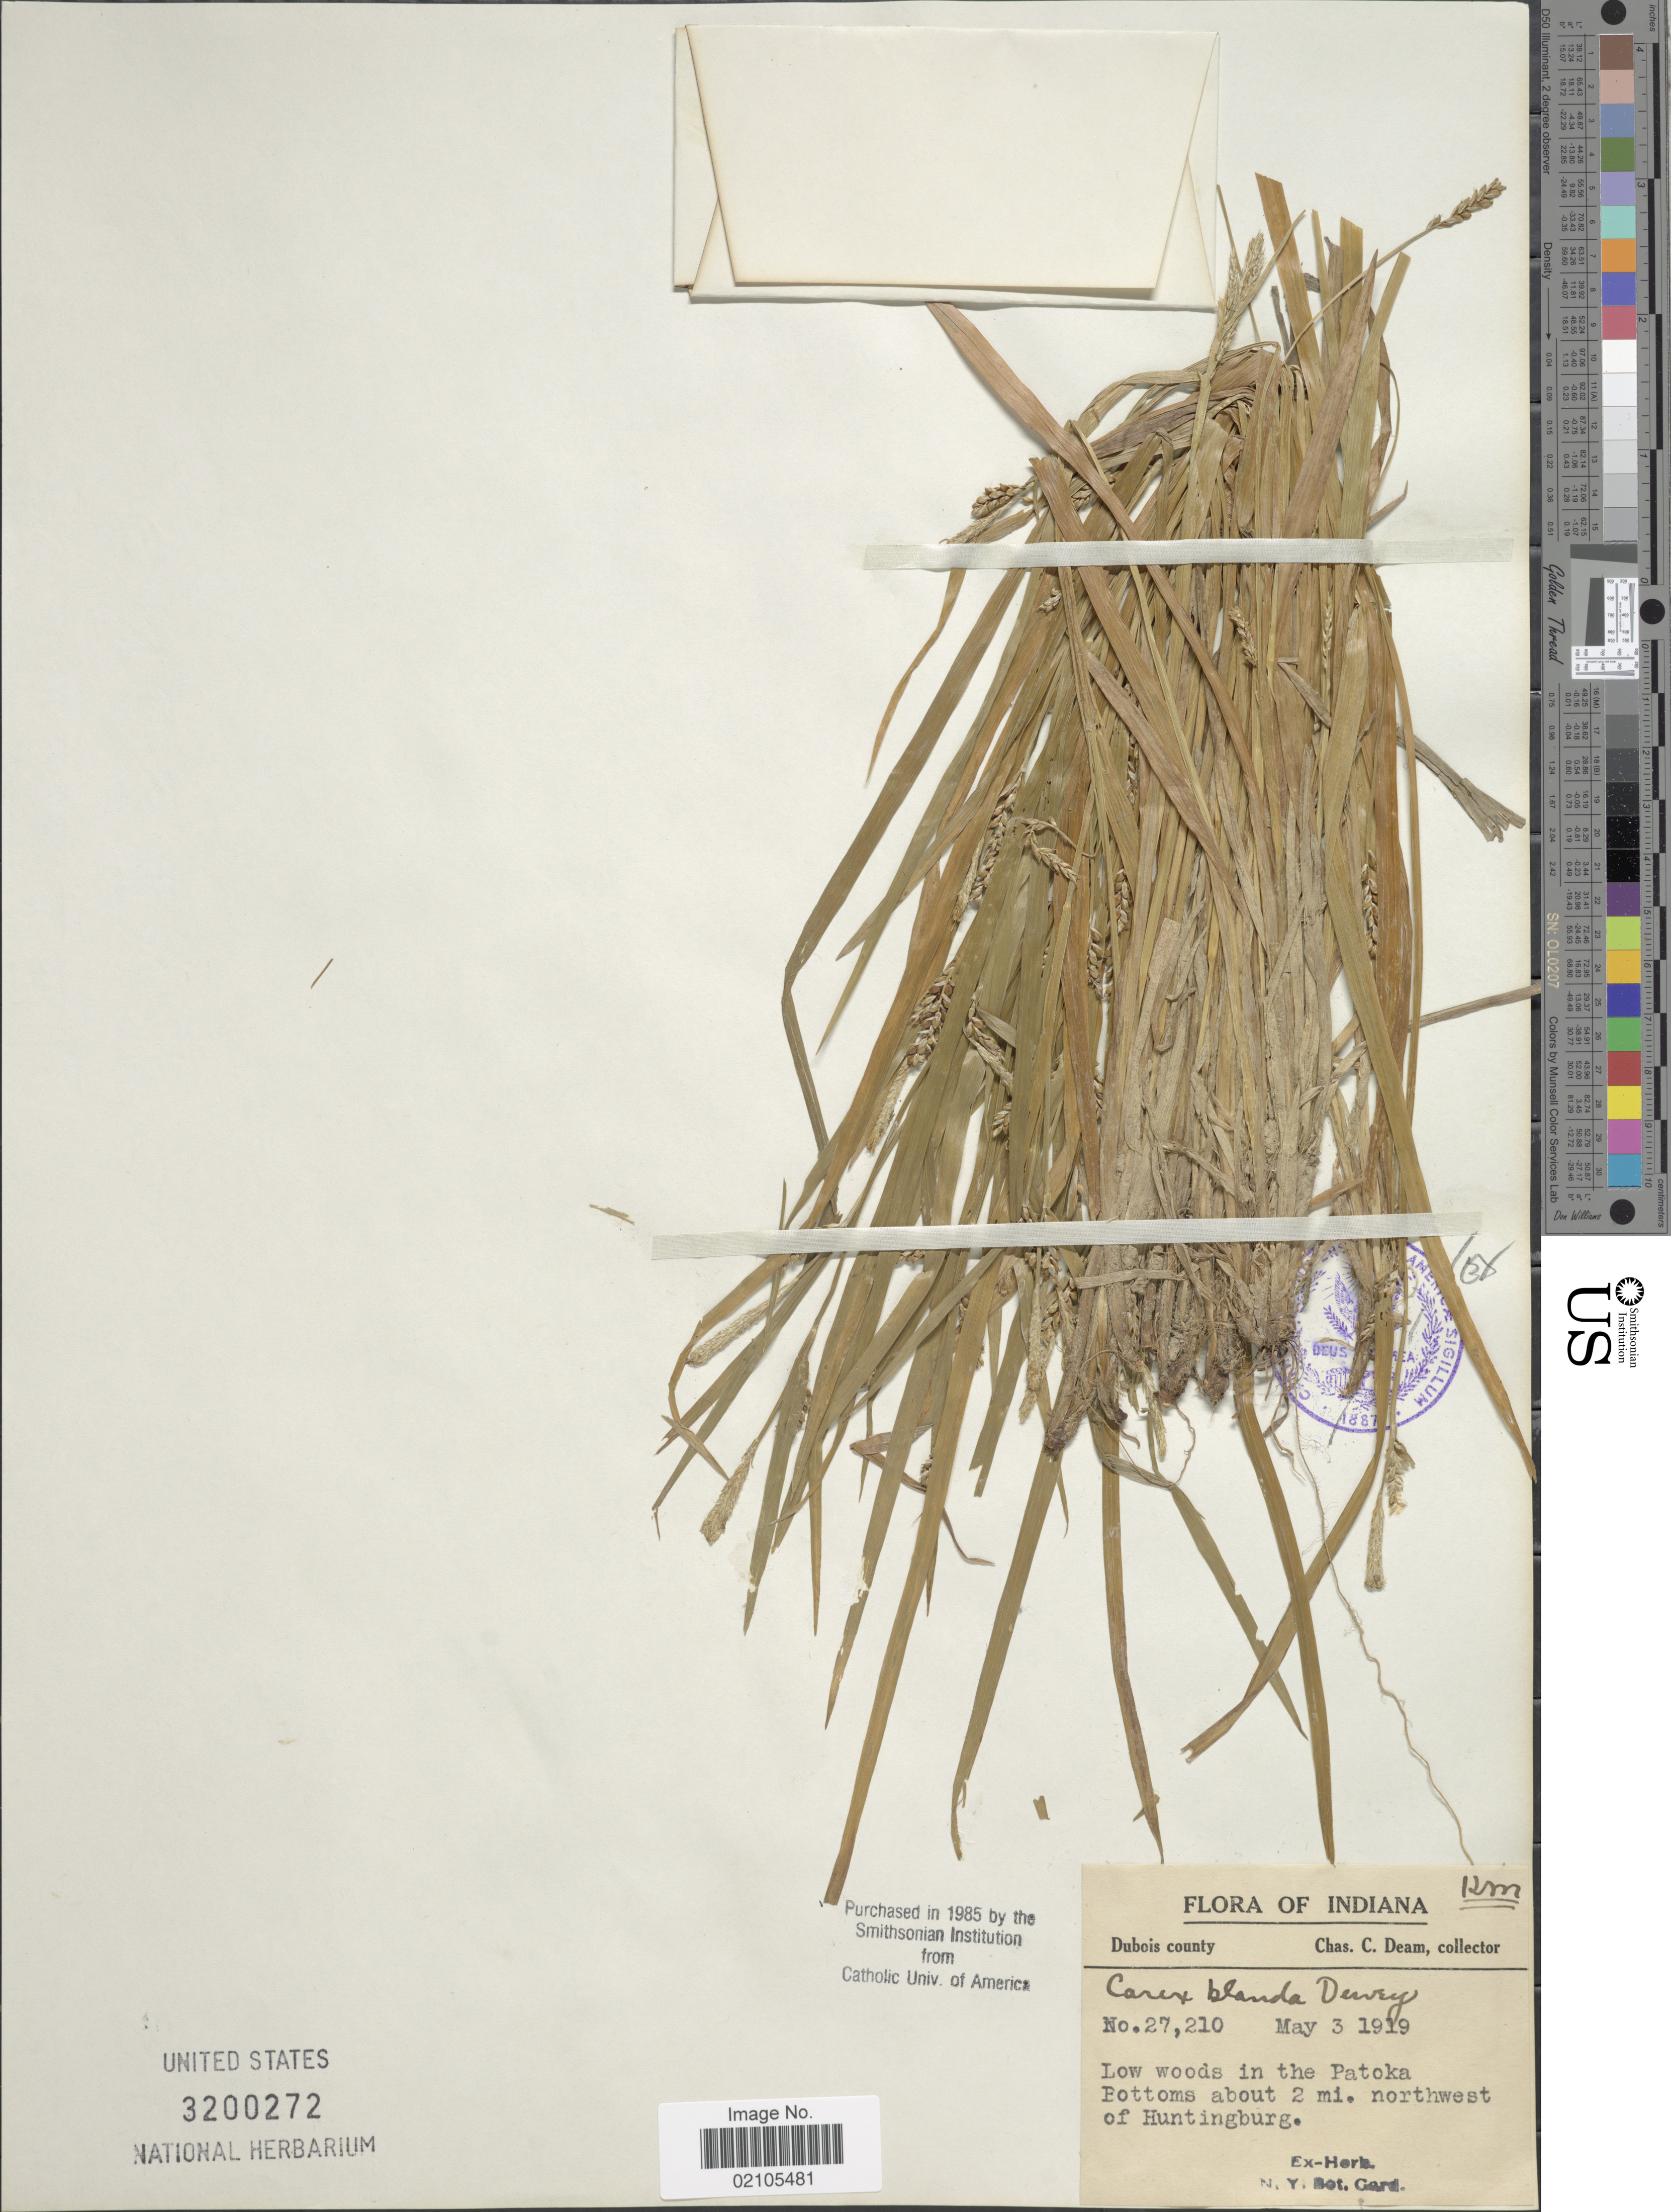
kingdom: Plantae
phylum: Tracheophyta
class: Liliopsida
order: Poales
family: Cyperaceae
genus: Carex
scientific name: Carex blanda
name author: Dewey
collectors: C. C. Deam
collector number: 27210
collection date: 1919-05-03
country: United States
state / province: Indiana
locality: Dubois county. Low woods in the Patoka Bottoms about 2 mi. northwest of Huntingburg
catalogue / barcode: US 3200272